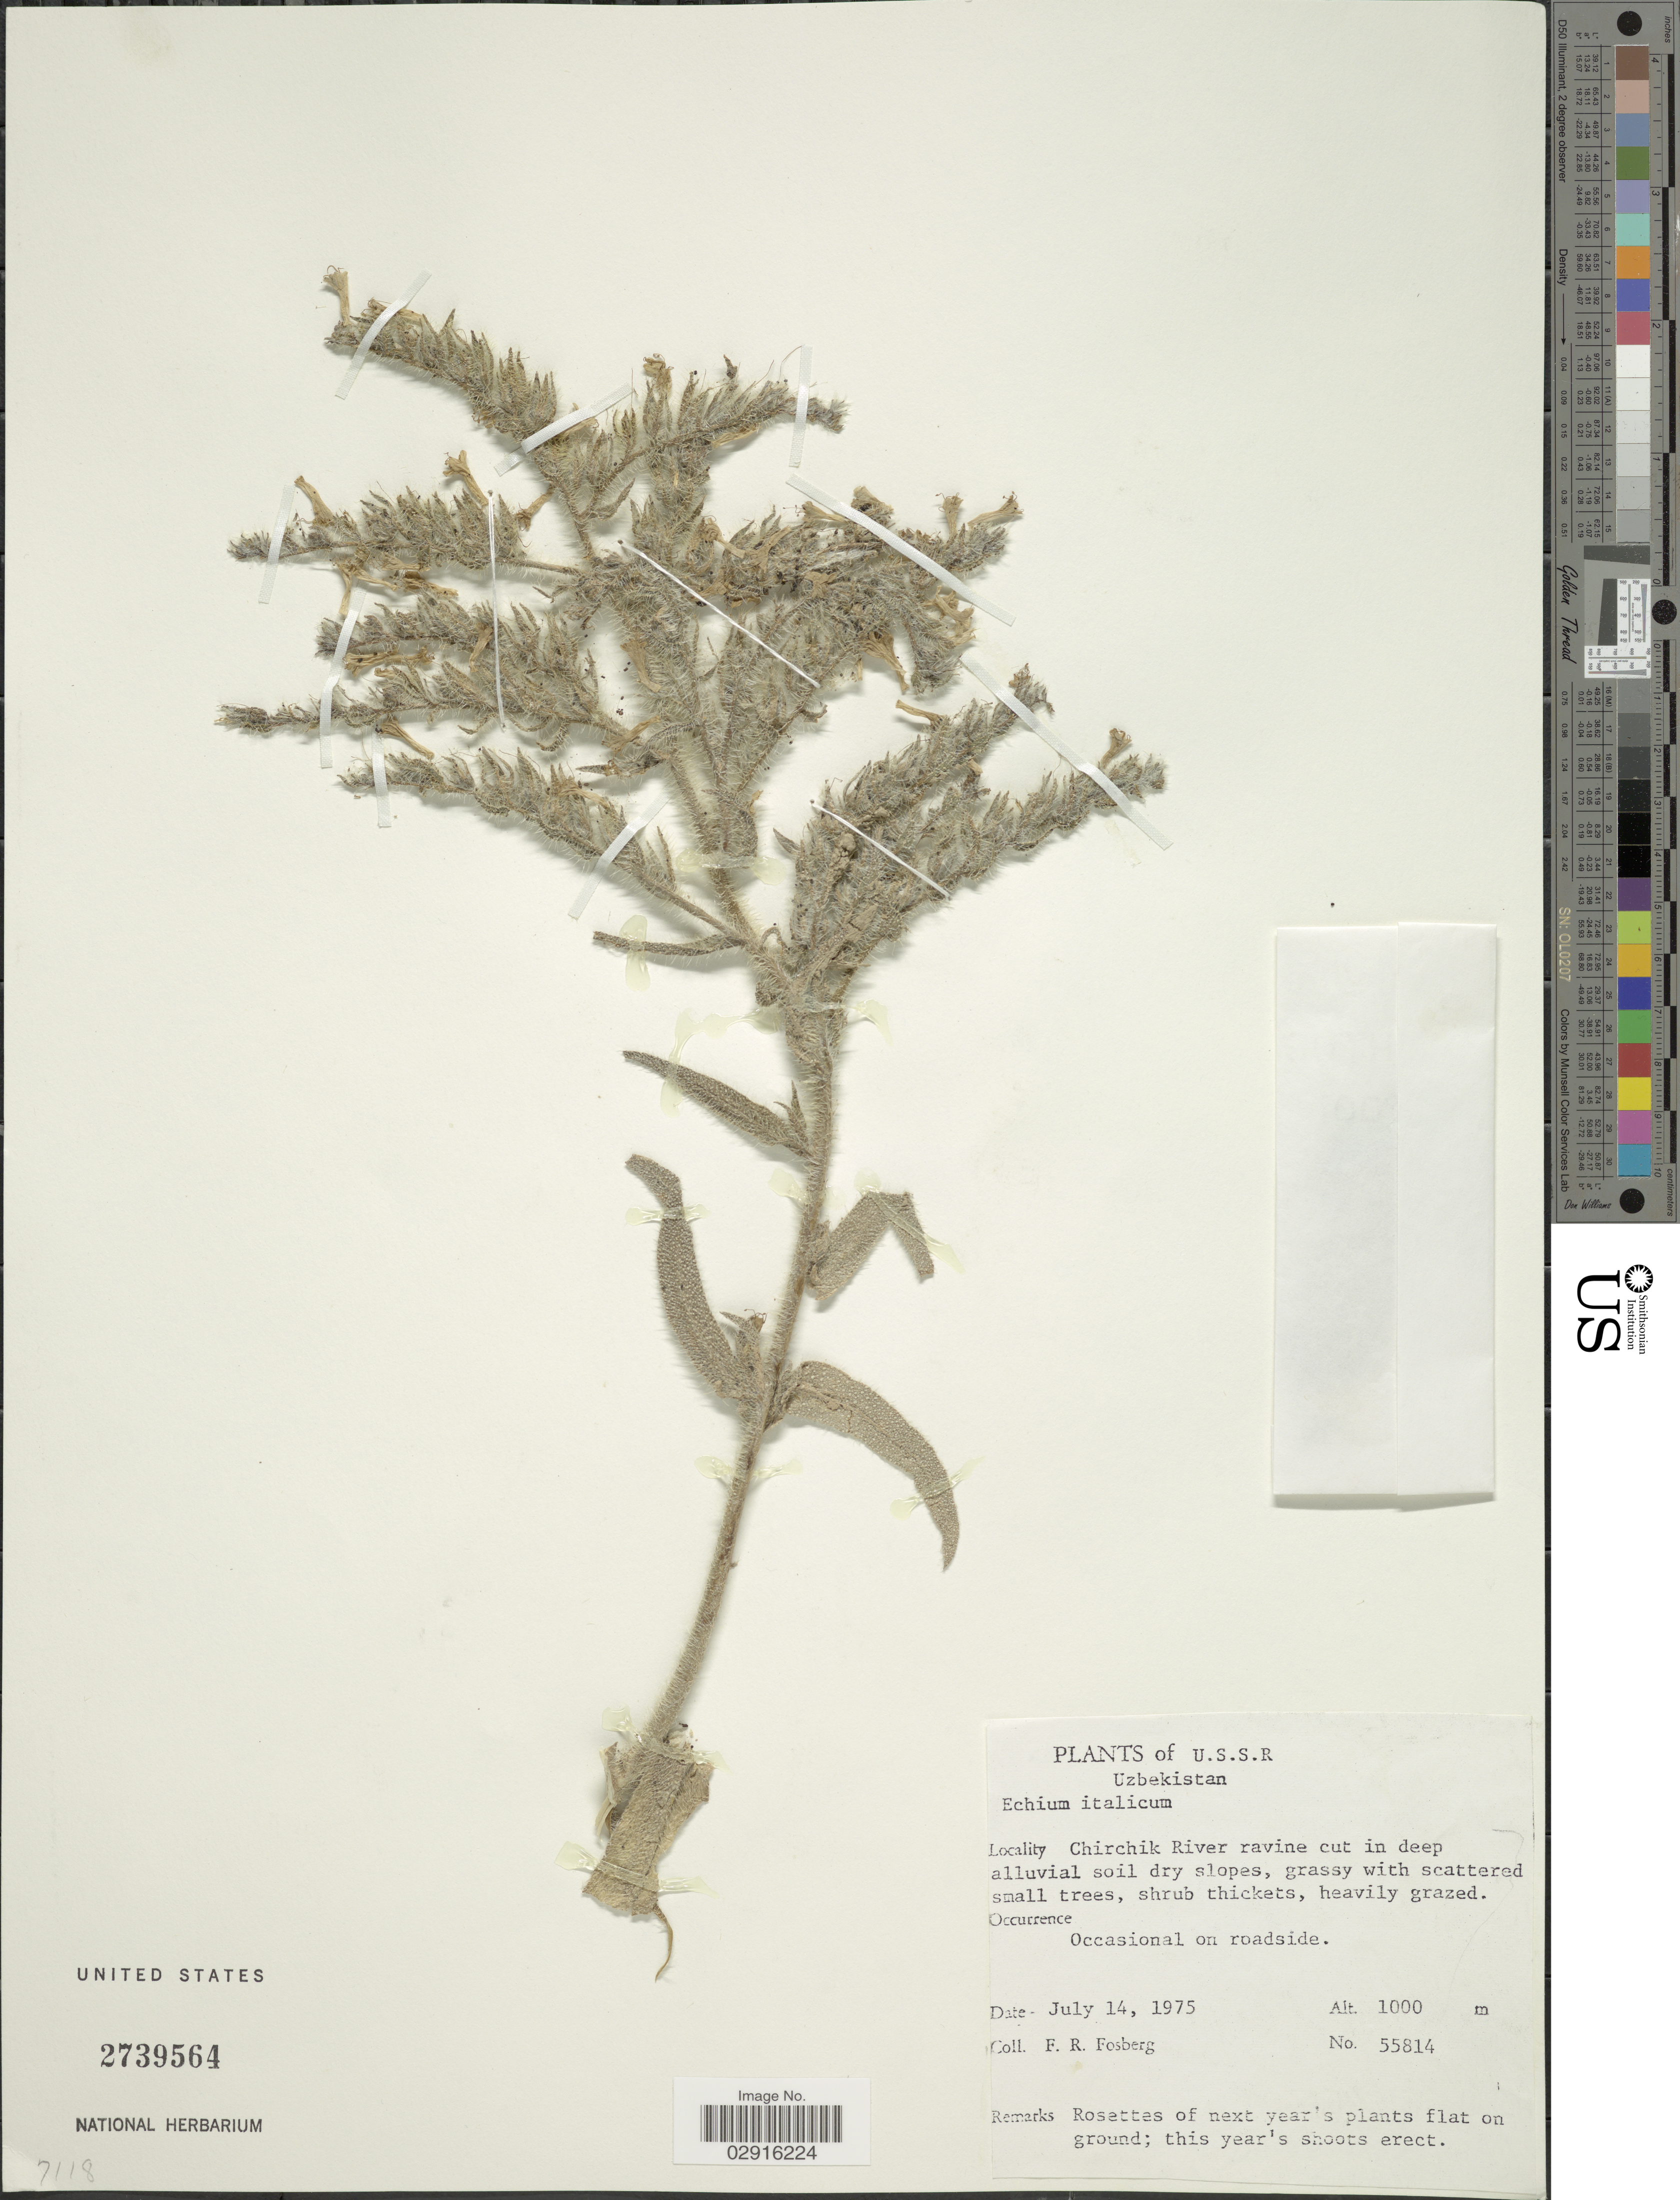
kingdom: Plantae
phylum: Tracheophyta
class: Magnoliopsida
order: Boraginales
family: Boraginaceae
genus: Echium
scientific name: Echium italicum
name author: L.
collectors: F. R. Fosberg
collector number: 55814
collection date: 1975-07-14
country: Uzbekistan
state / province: Qoraqalpog'iston Republikasi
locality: U.S.S.R. Uzbekistan. Chirchik River ravine cut in deep alluvial soil dry slopes.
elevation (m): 1000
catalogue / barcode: US 2739564